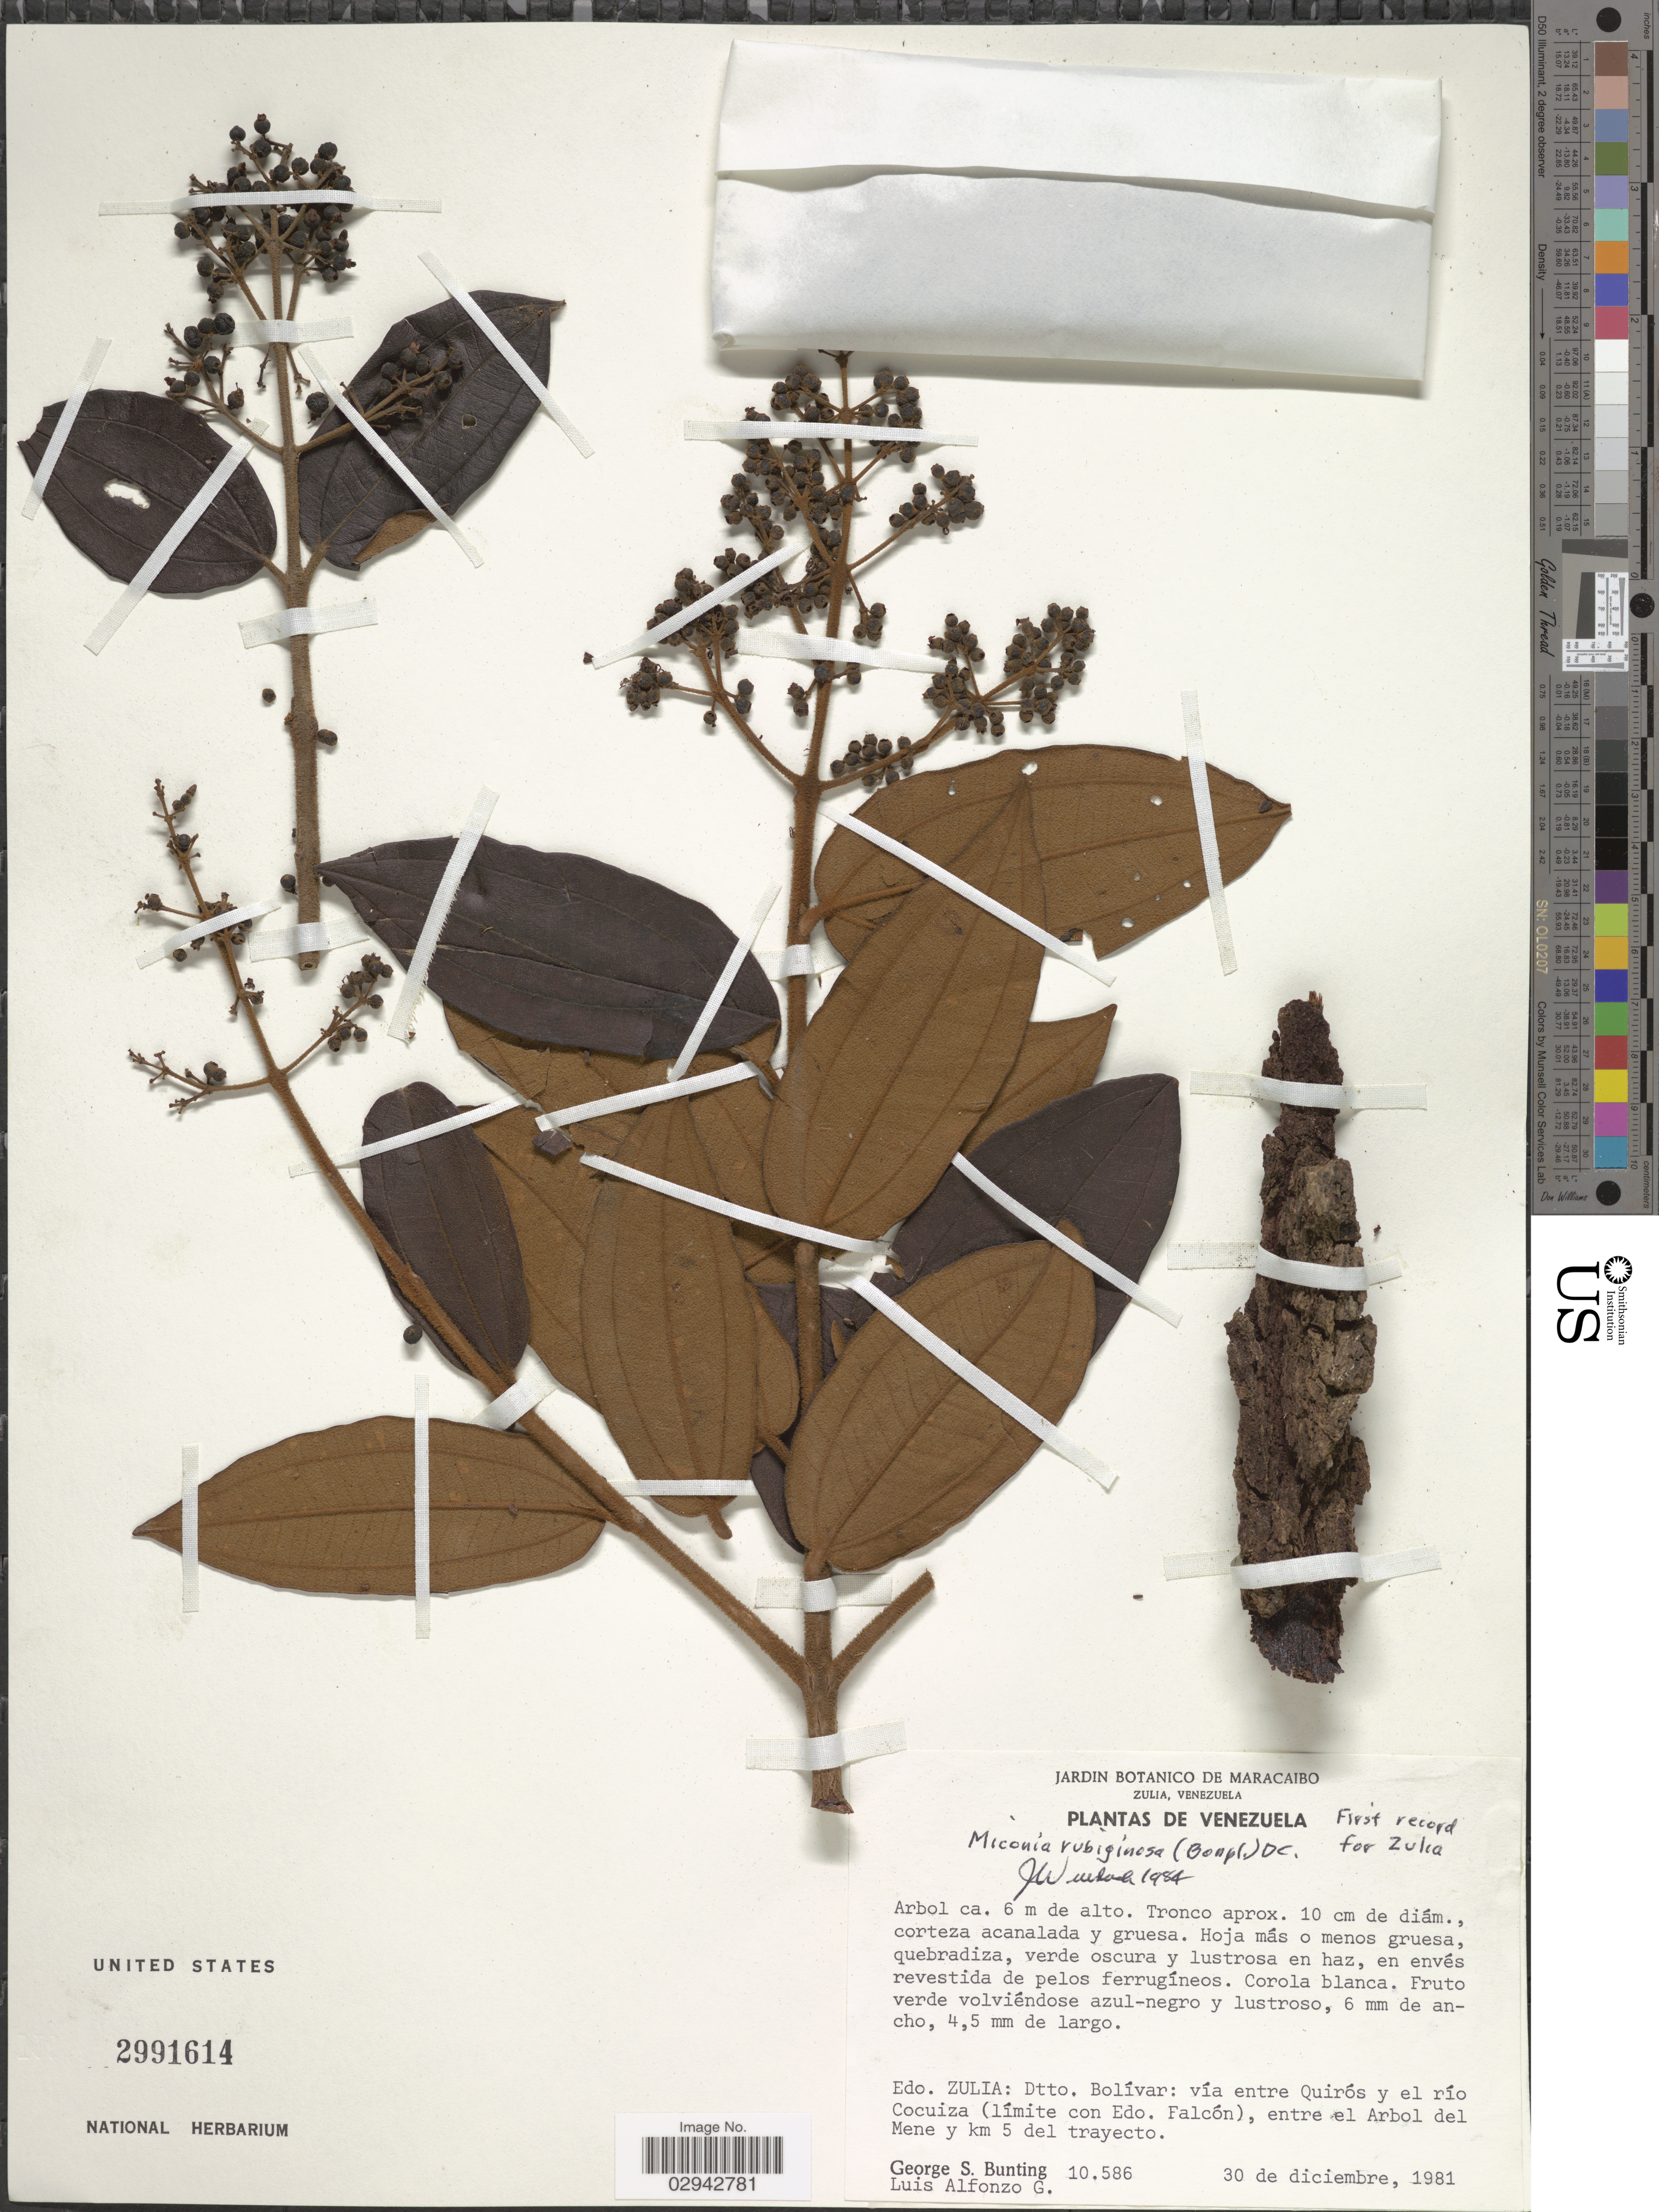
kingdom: Plantae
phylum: Tracheophyta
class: Magnoliopsida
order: Myrtales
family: Melastomataceae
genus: Miconia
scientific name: Miconia rubiginosa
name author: (Bonpl.) DC.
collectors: G. S. Bunting & L. Alfonzo G.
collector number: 10586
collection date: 1981-12-30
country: Venezuela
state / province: Zulia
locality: Edo. Zulia: Dtto. Bolívar: vía entre Quirós y el río Cocuiza (límite con Edo. Falcón), entre el Arbol de Mene y km 5 del trayecto.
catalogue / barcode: US 2991614